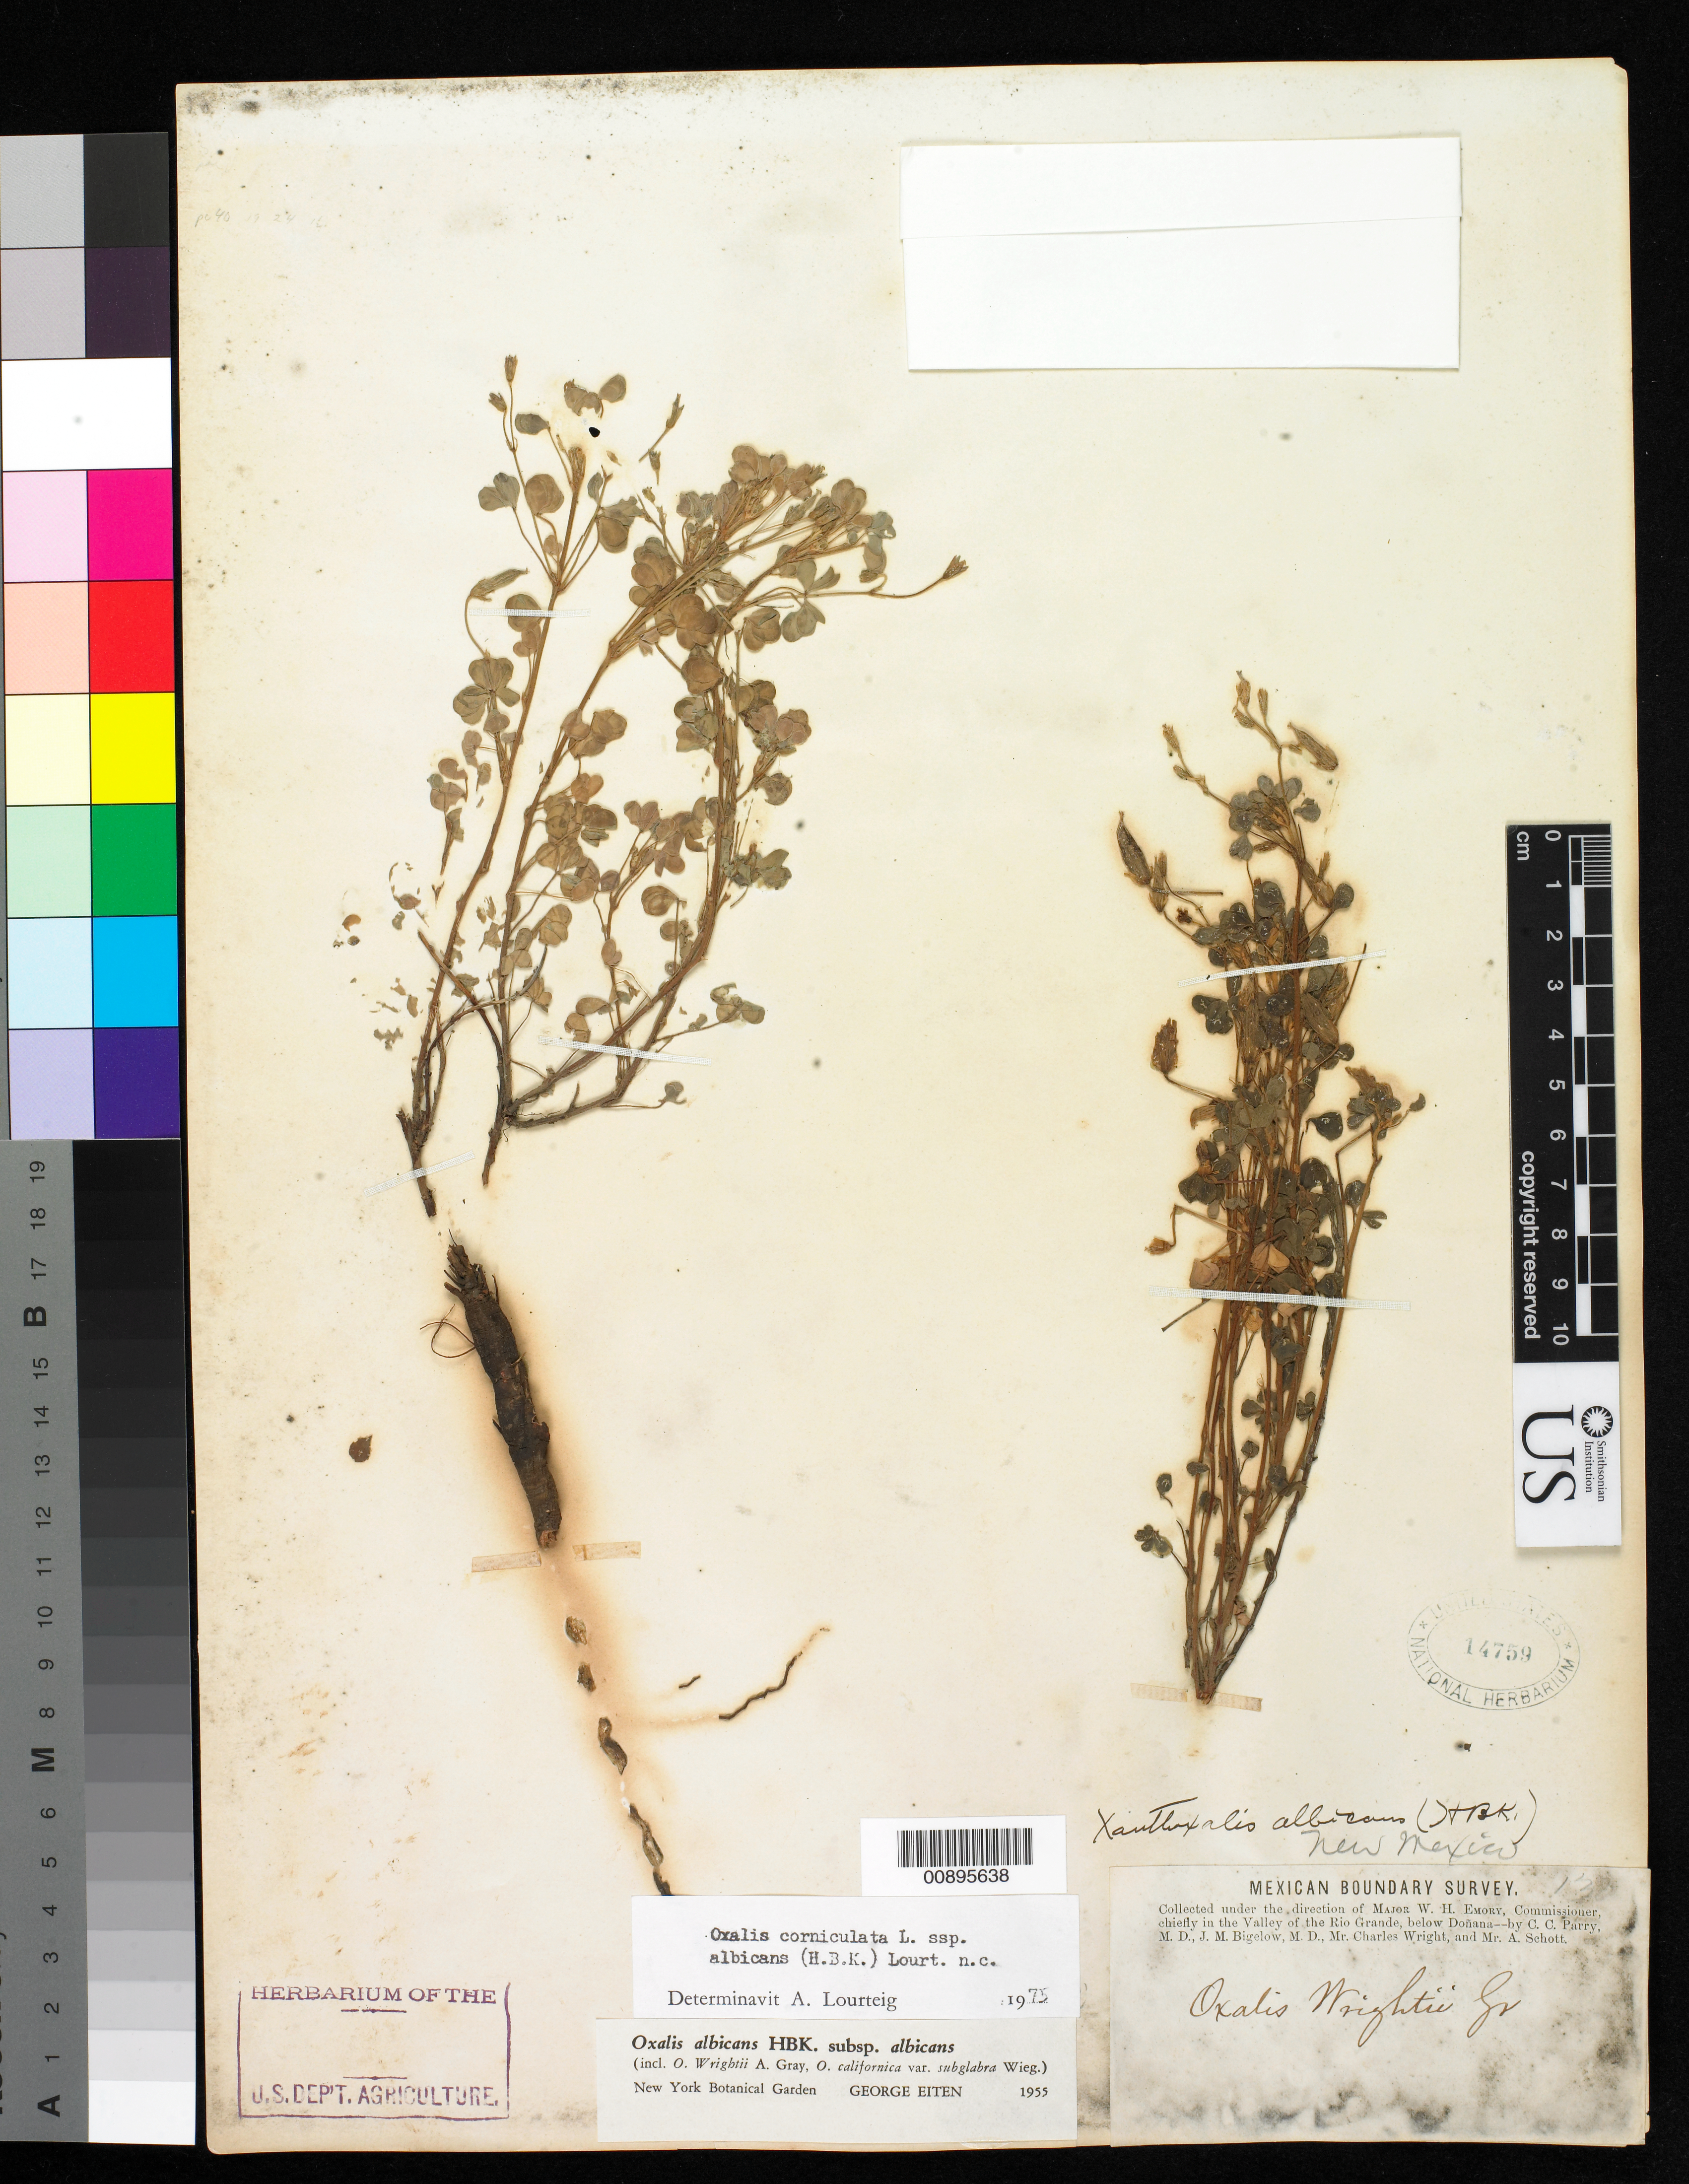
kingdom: Plantae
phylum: Tracheophyta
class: Magnoliopsida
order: Oxalidales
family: Oxalidaceae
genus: Oxalis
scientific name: Oxalis corniculata subsp. albicans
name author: (Kunth) Lourteig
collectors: C. C. Parry, J. M. Bigelow, C. Wright & A. C. V. Schott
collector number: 138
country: United States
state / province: New Mexico / Texas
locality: Valley of the Rio Grande, below Doñana.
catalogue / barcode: US 14759